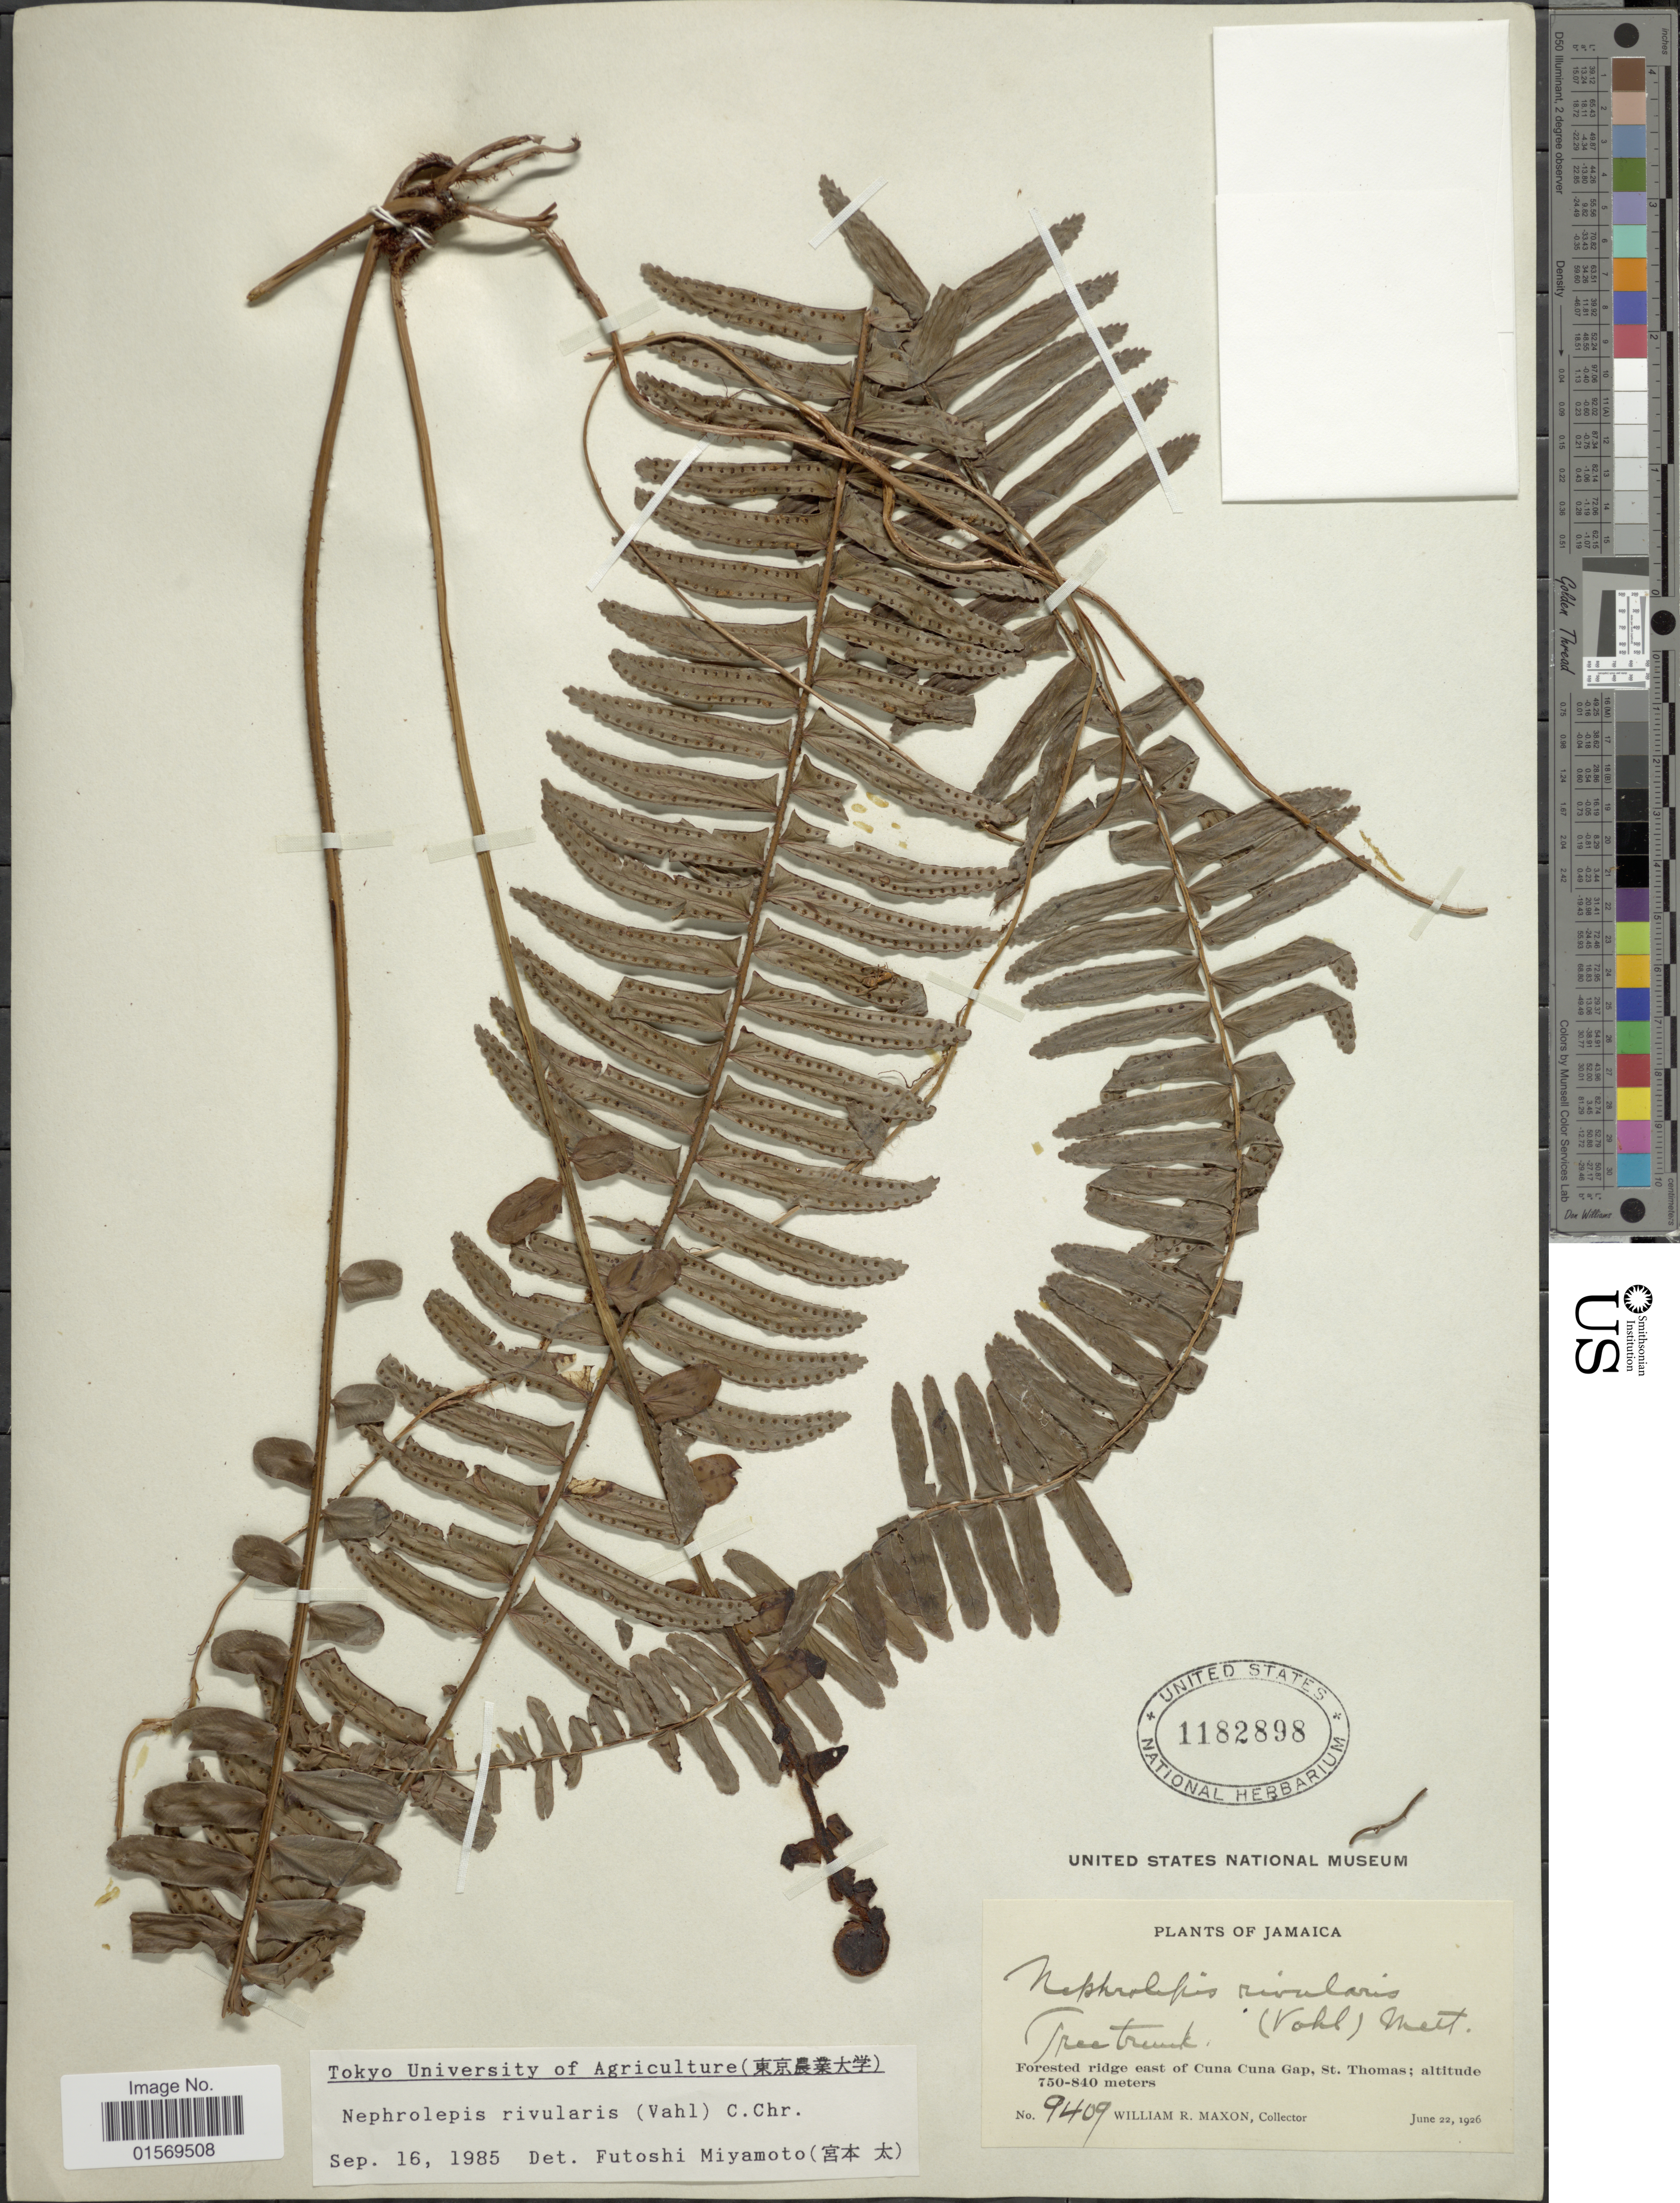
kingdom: Plantae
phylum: Tracheophyta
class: Polypodiopsida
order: Polypodiales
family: Nephrolepidaceae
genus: Nephrolepis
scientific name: Nephrolepis rivularis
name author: (Vahl) Mett. ex Krug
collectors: W. R. Maxon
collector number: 9409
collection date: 1926-06-22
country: Jamaica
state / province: Saint Thomas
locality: Jamaica, Forsted ridge east of Cuna Cuna Gap, St. Thomas.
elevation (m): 750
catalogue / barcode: US 1182898